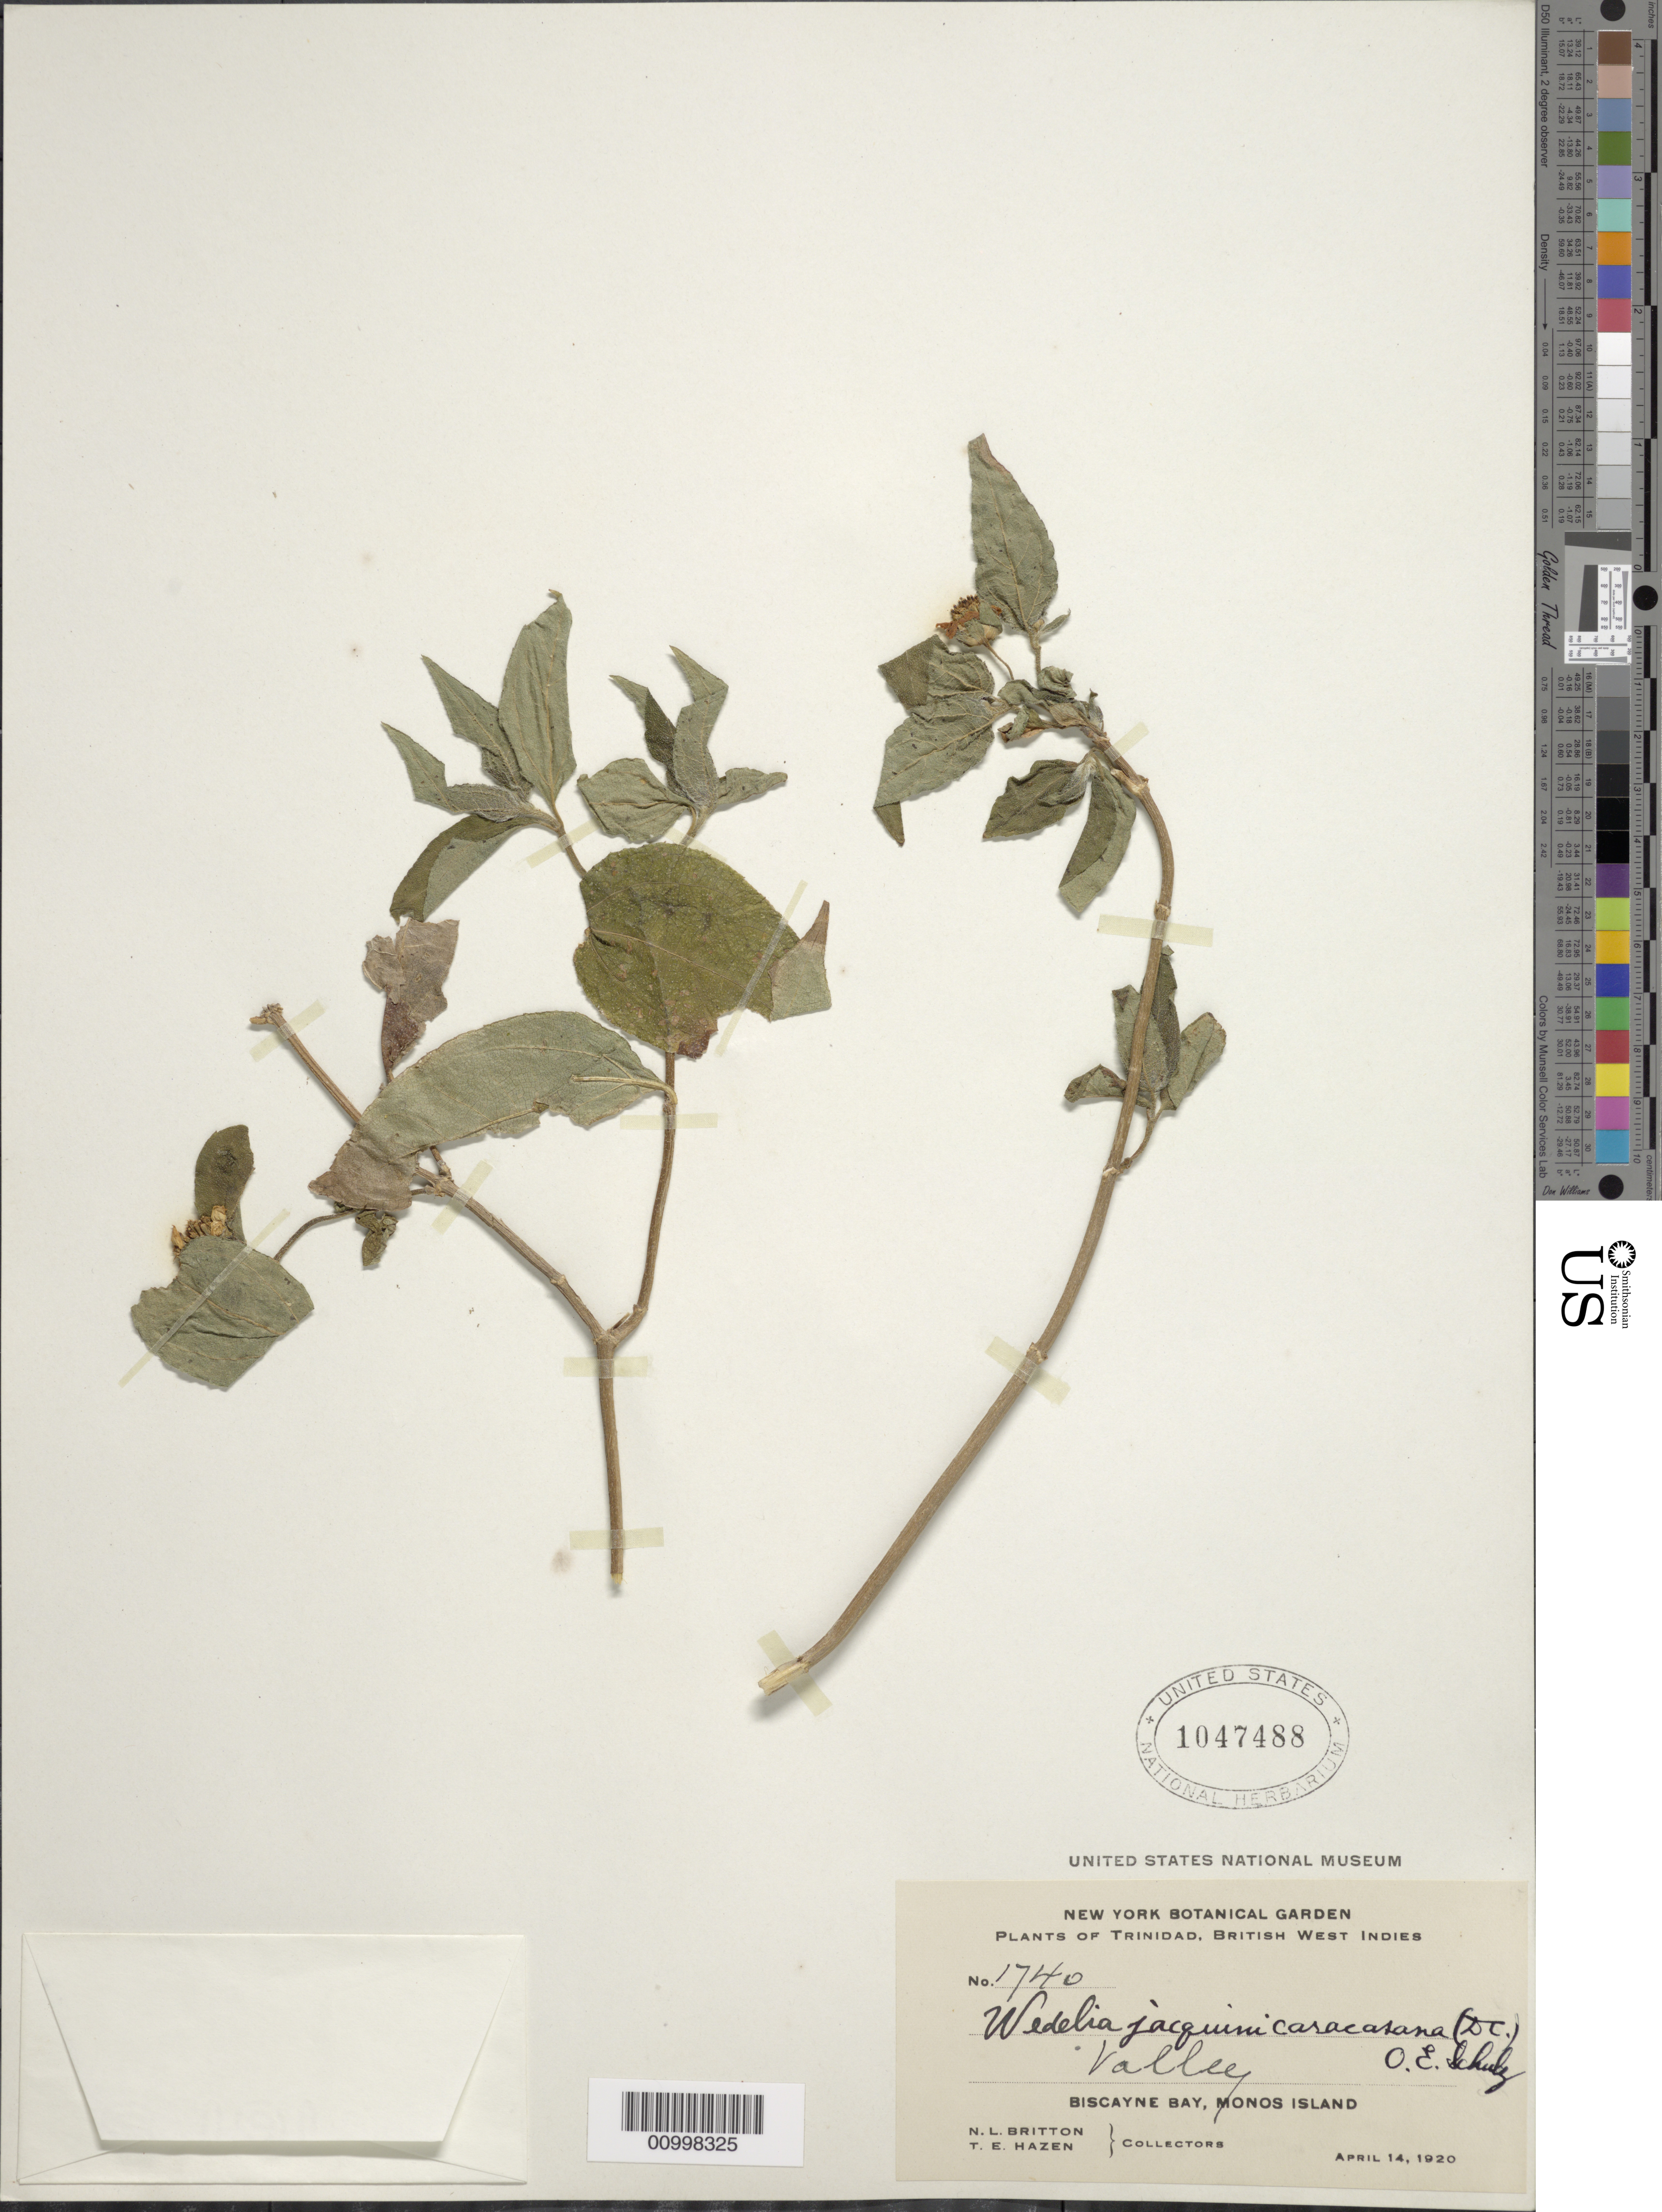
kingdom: Plantae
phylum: Tracheophyta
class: Magnoliopsida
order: Asterales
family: Asteraceae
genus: Wedelia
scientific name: Wedelia calycina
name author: Rich.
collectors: N. Britton & T. E. Hazen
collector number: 1740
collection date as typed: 14 Apr 1920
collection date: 1920-04-14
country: Trinidad and Tobago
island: Trinidad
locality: Biscayne Bay, Monos Island. Valley.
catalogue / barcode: US 1047488